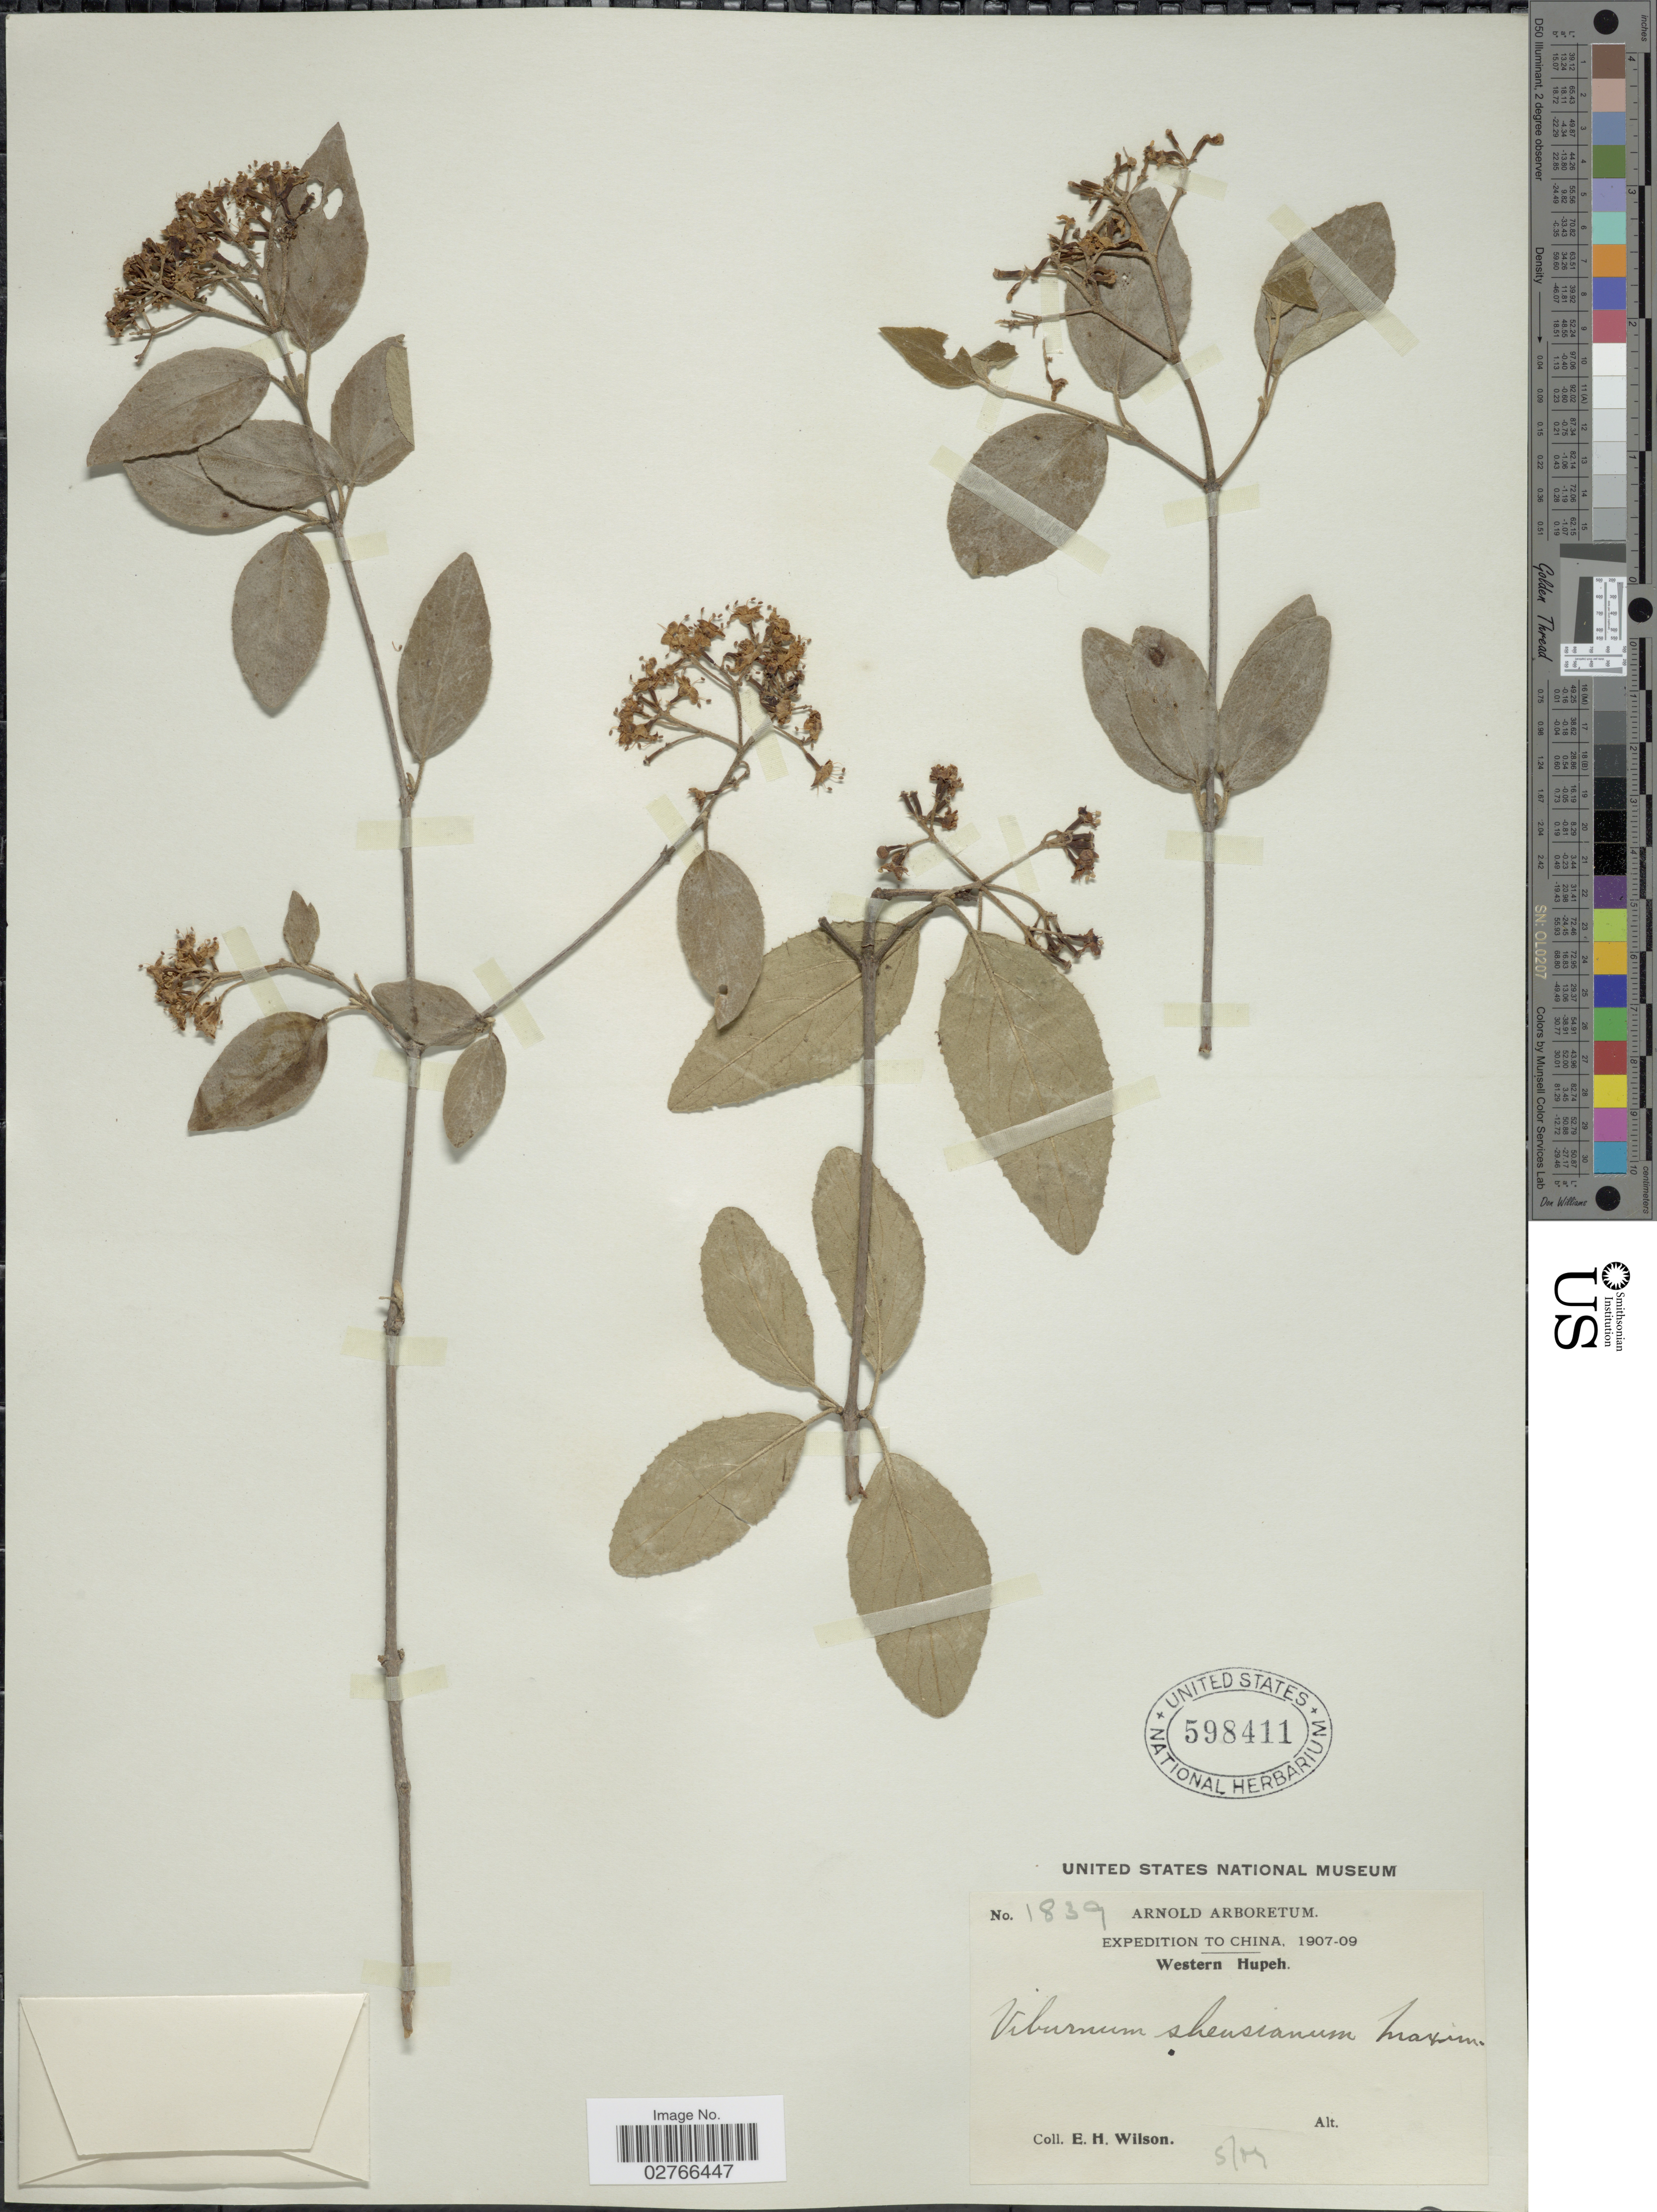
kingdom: Plantae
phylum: Tracheophyta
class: Magnoliopsida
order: Dipsacales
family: Viburnaceae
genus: Viburnum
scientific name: Viburnum schensianum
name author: Maxim.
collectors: E. Wilson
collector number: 1839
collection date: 1907-05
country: China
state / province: Hubei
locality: Western Hupeh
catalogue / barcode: US 598411